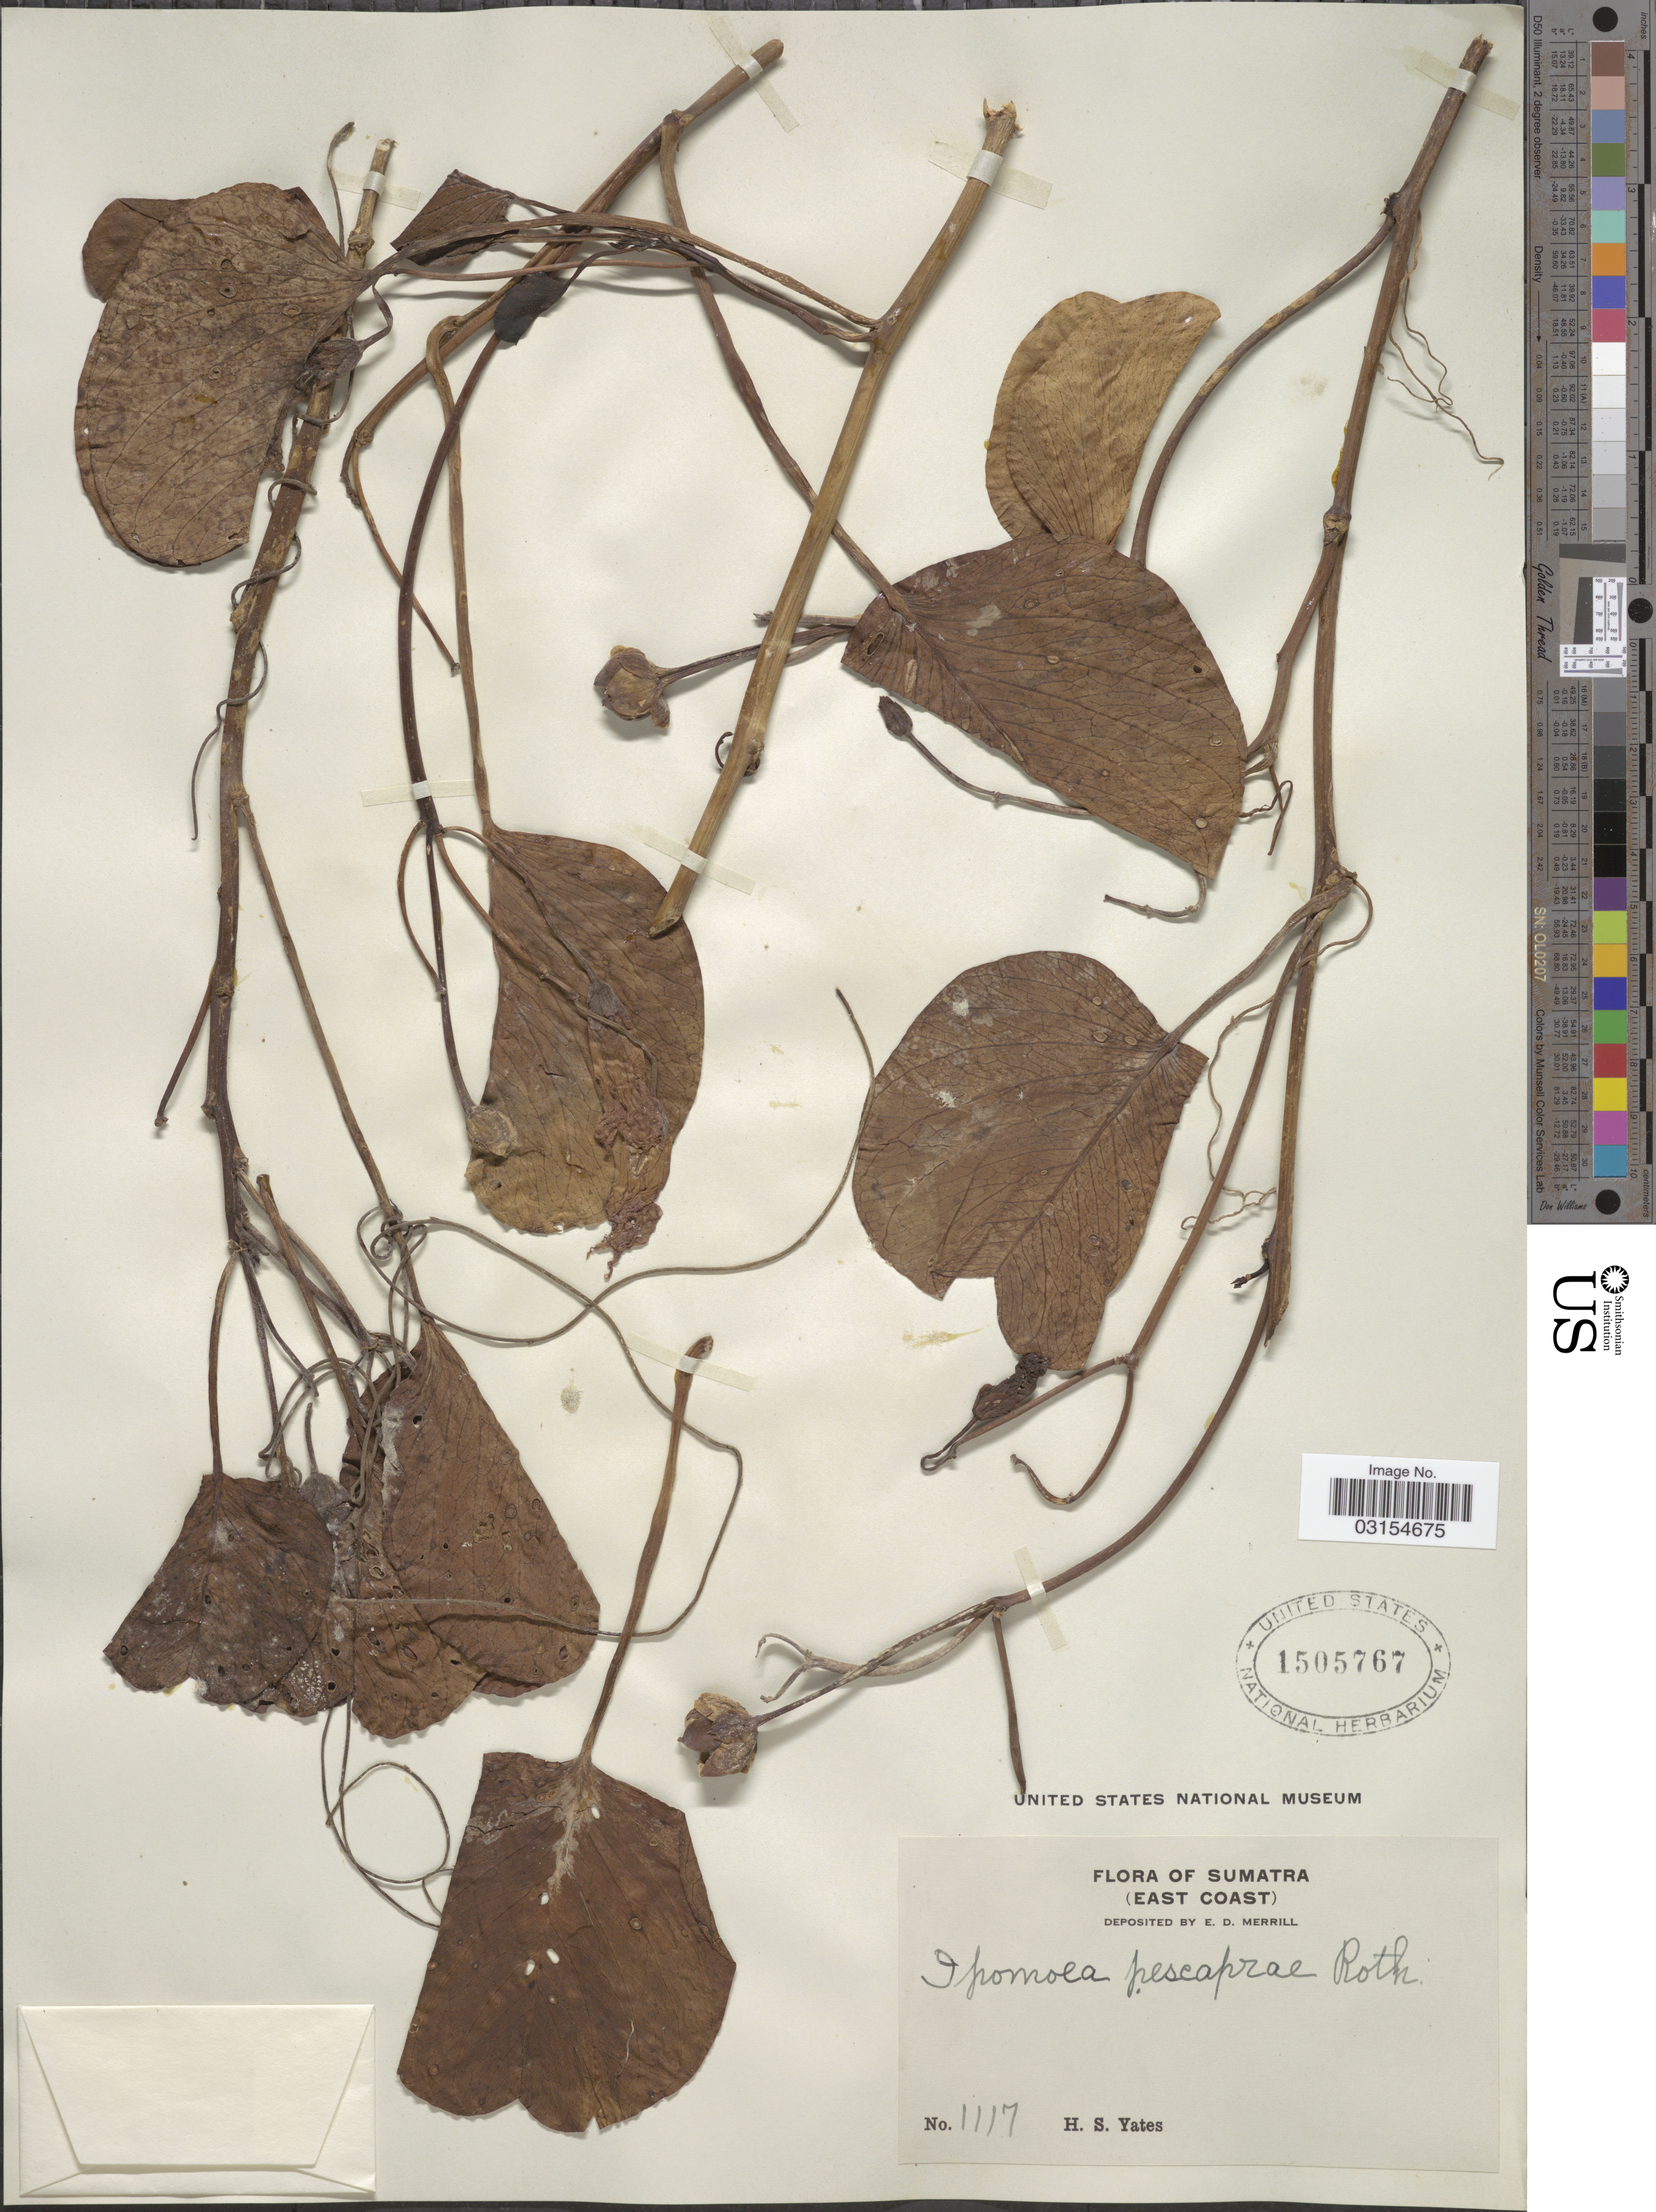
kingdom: Plantae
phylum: Tracheophyta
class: Magnoliopsida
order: Solanales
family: Convolvulaceae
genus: Ipomoea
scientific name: Ipomoea pes-caprae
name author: (L.) R. Br.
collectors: H. S. Yates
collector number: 1117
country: Indonesia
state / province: Sumatra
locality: (East Coast).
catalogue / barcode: US 1505767